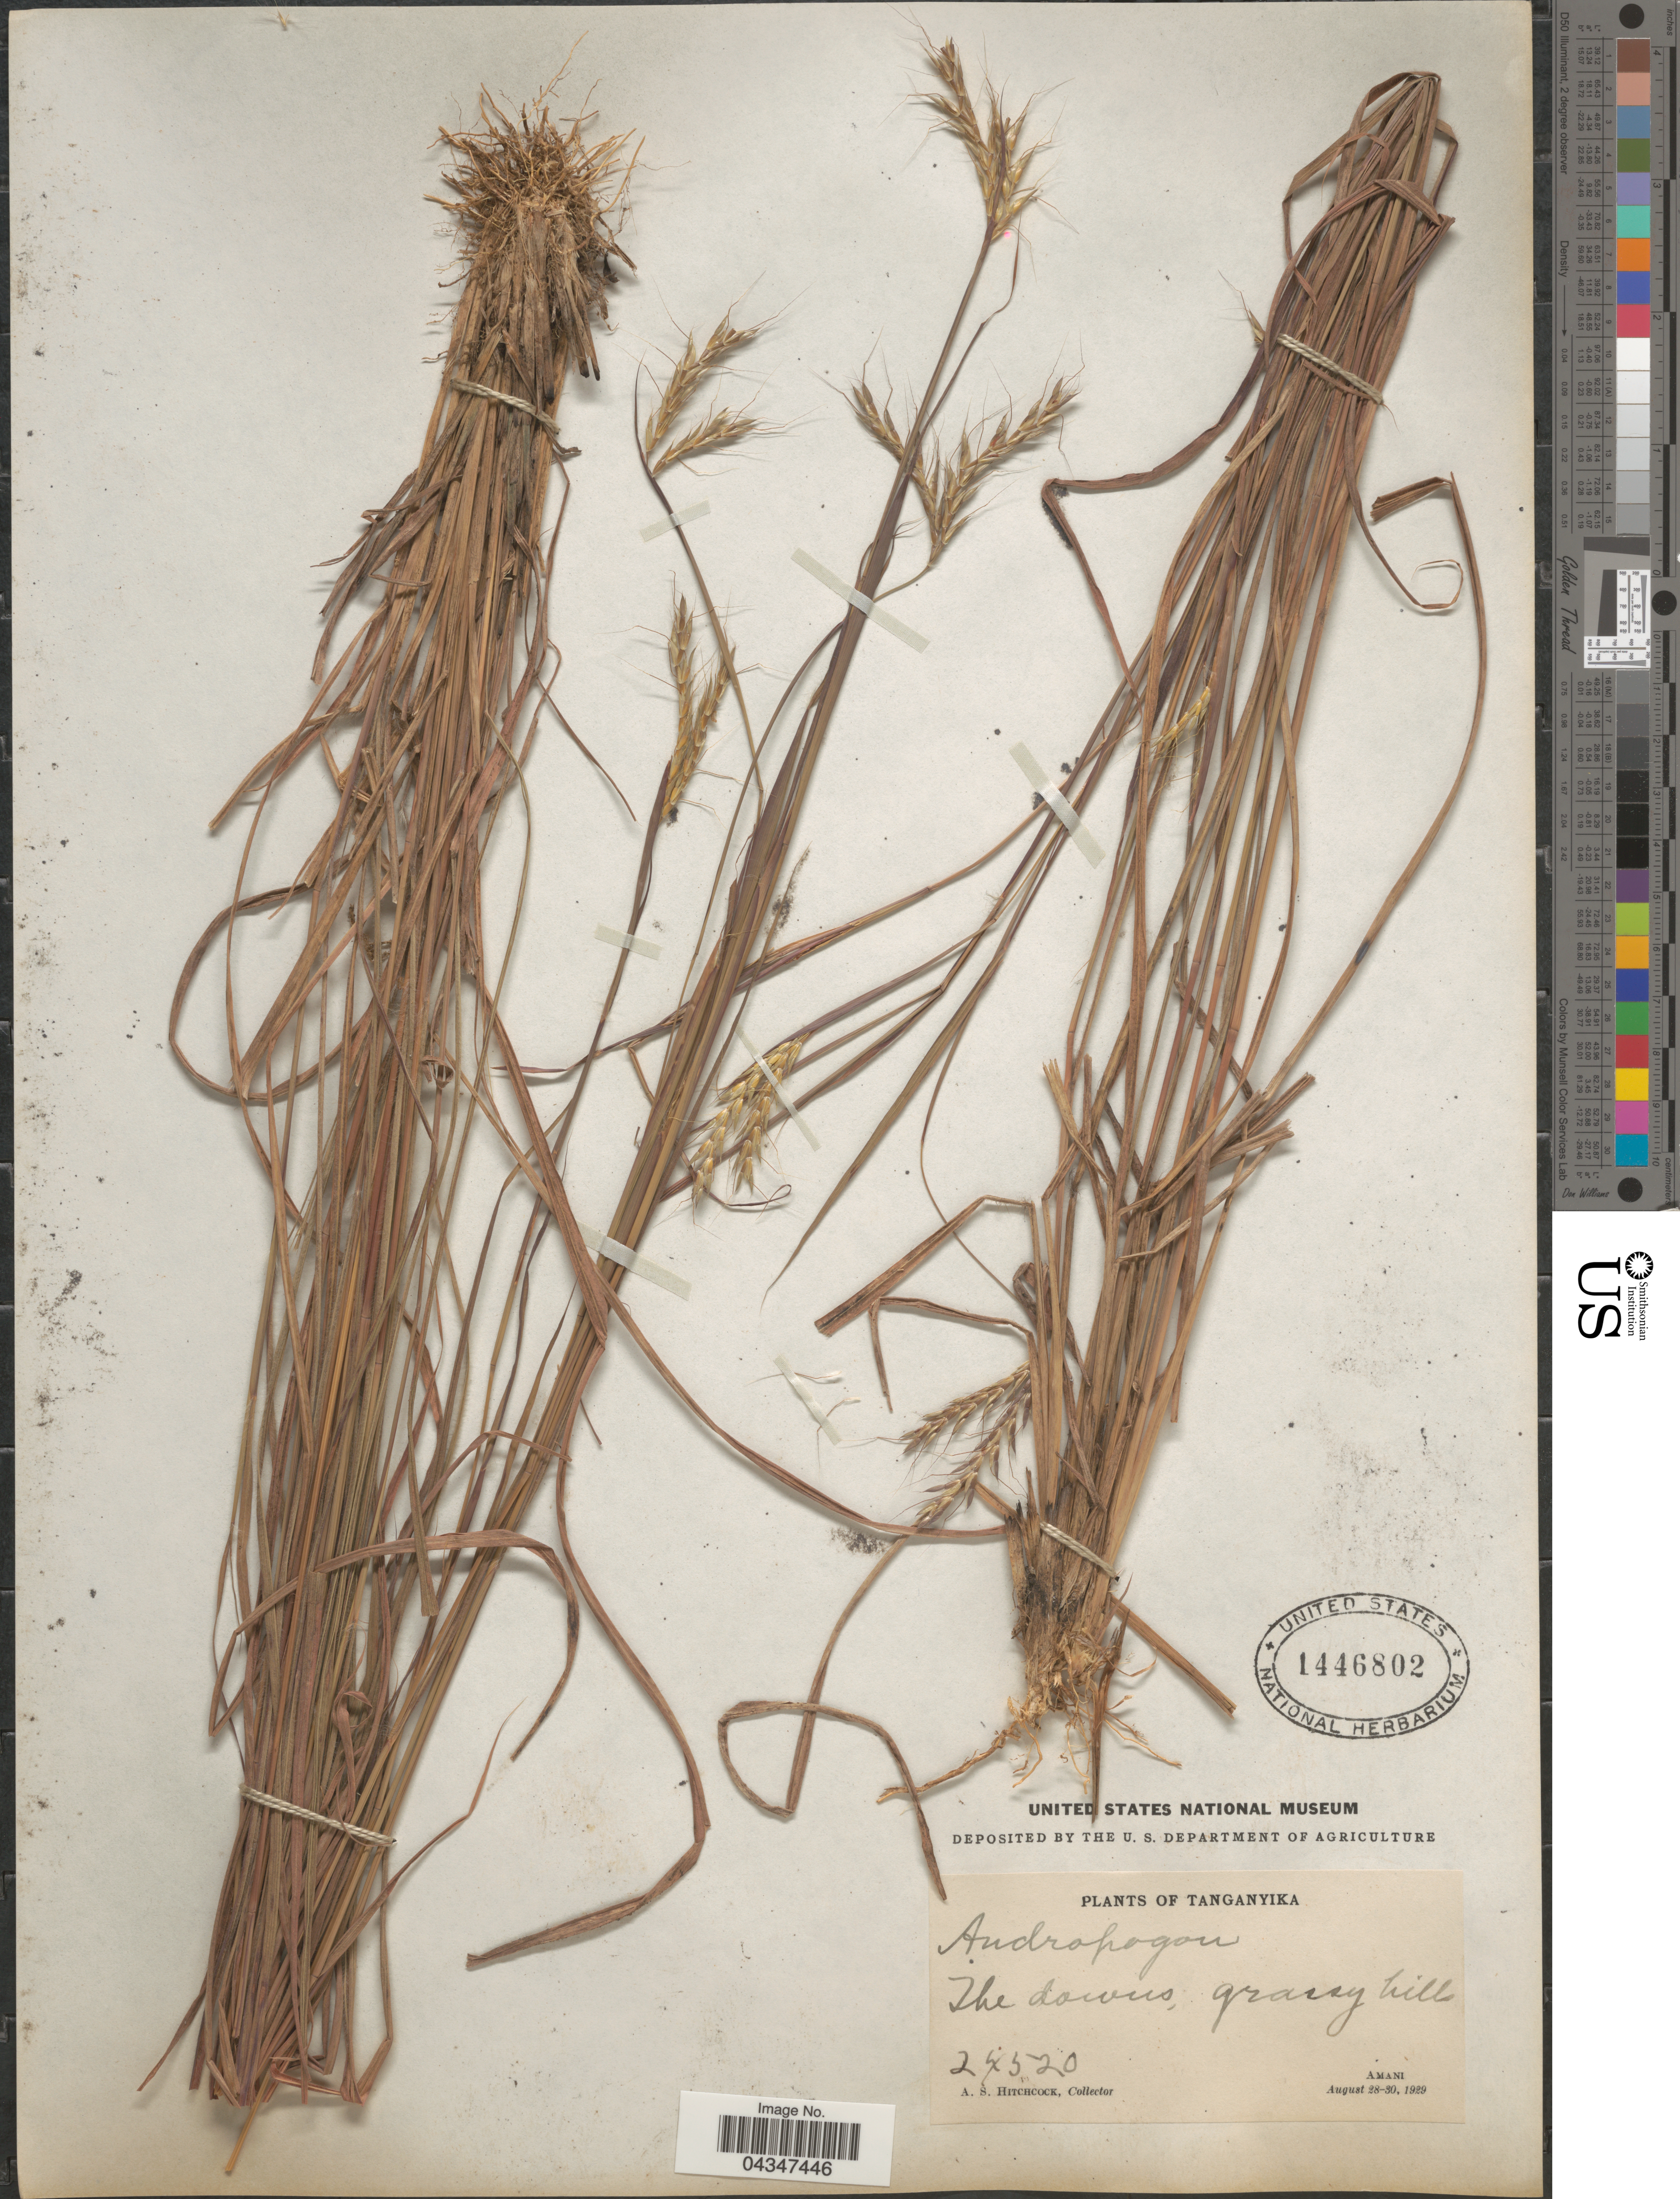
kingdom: Plantae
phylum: Tracheophyta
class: Liliopsida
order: Poales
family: Poaceae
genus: Andropogon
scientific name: Andropogon sp.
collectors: A. S. Hitchcock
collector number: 24520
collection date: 1929-08-28/1929-08-30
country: Tanzania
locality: Tanganyika. The downs, grassy hills. Amani.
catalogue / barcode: US 1446802